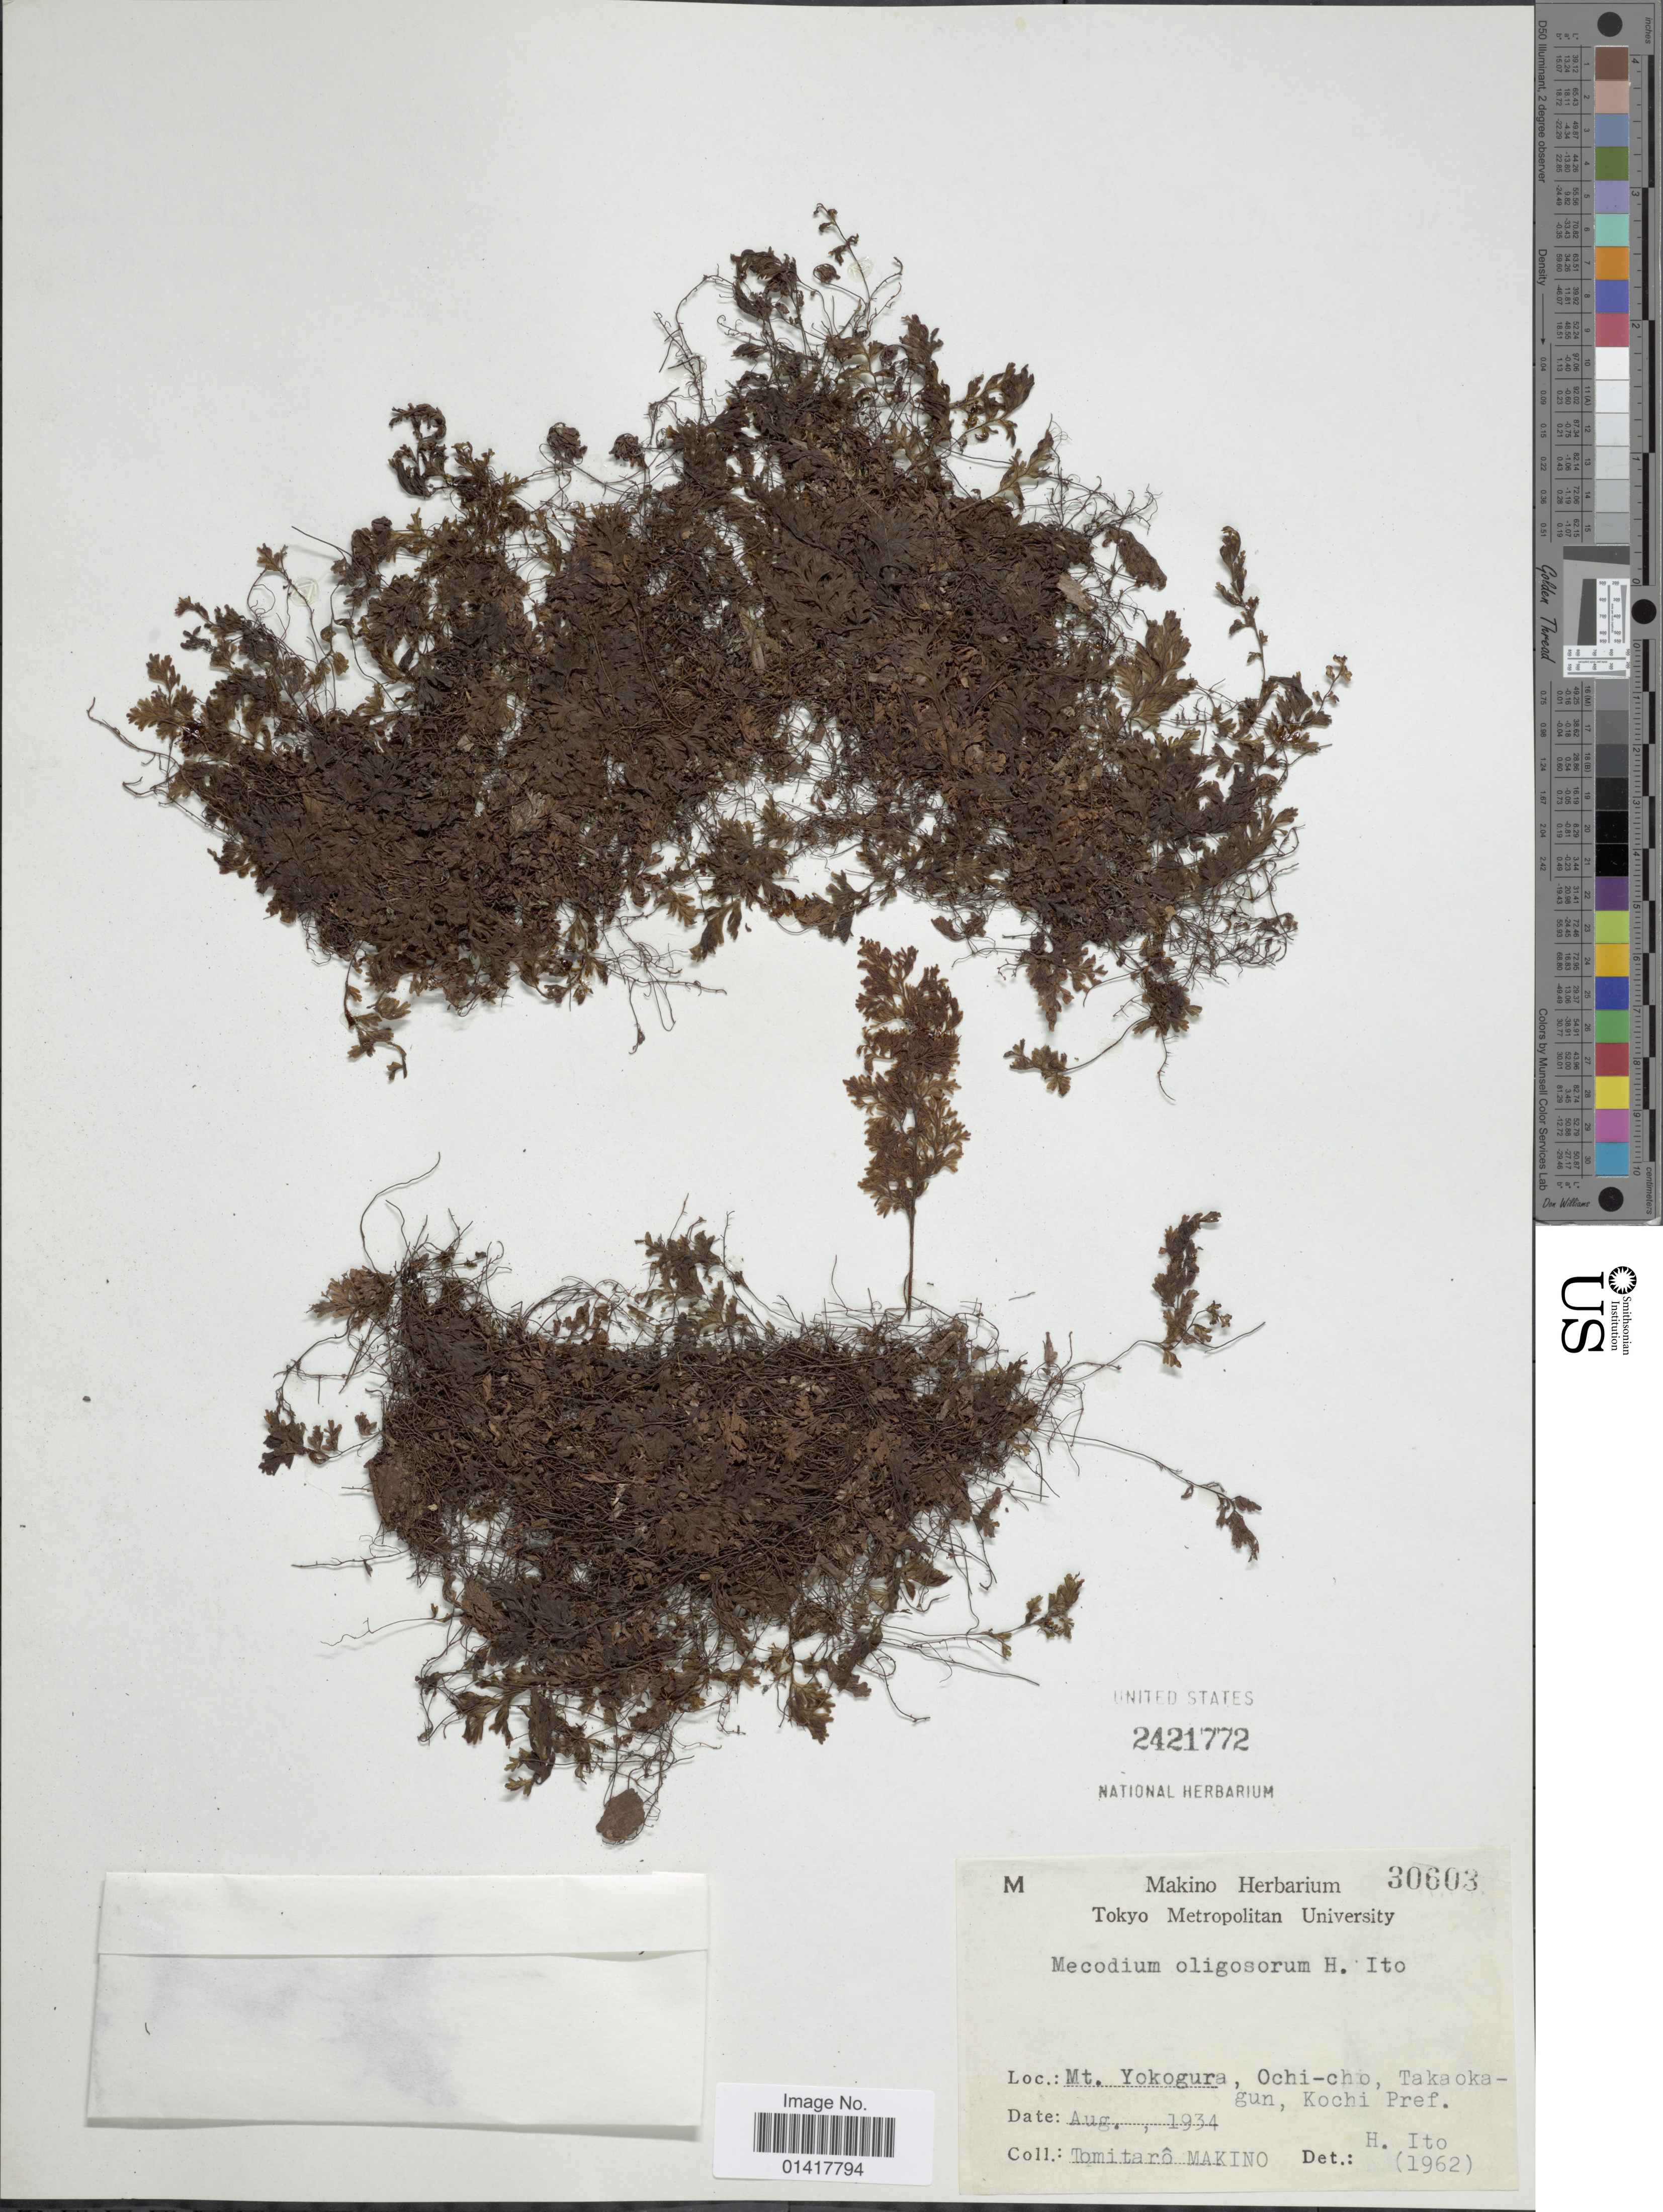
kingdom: Plantae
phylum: Tracheophyta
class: Polypodiopsida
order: Hymenophyllales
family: Hymenophyllaceae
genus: Hymenophyllum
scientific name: Hymenophyllum oligosorum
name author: Makino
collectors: T. Makino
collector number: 30603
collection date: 1934-08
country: Japan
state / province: Koti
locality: Mt. Yokogura. Ochi-cho, Takaokagun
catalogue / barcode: US 2421772